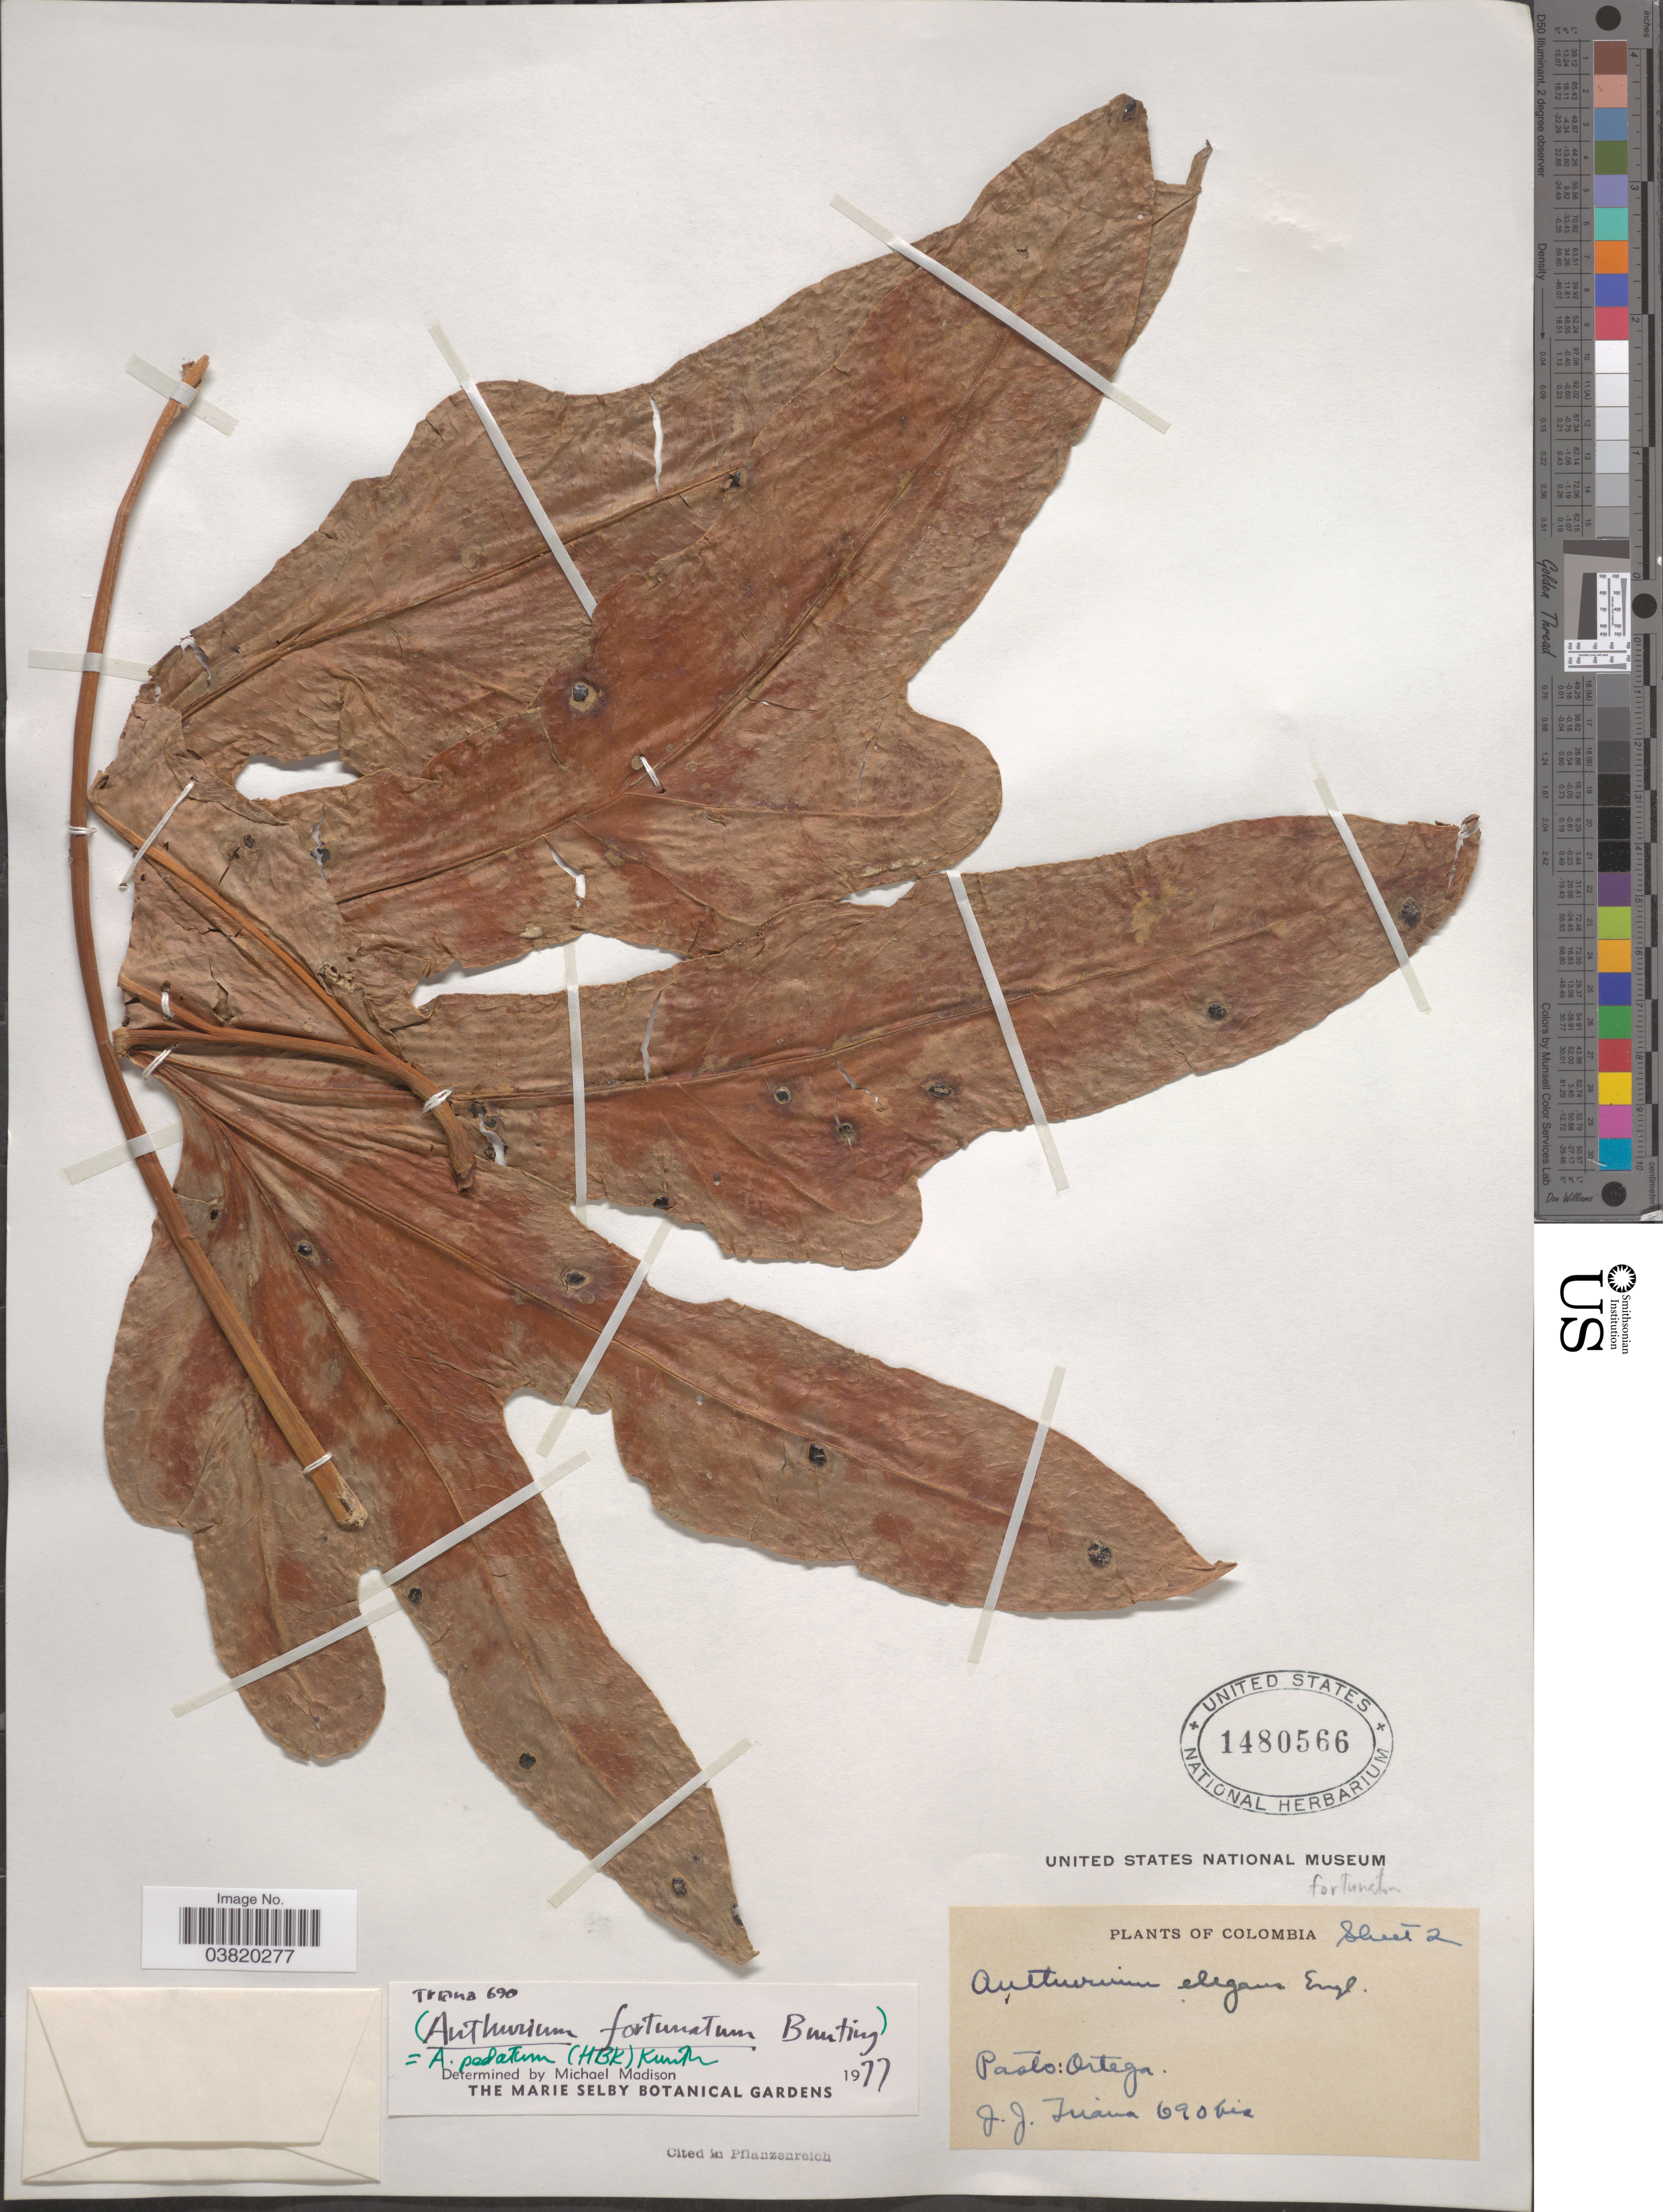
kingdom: Plantae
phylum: Tracheophyta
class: Liliopsida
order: Alismatales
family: Araceae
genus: Anthurium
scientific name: Anthurium pedatum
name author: (Kunth) Endl. ex Kunth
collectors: J. J. Triana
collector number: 690bis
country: Colombia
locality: Pasto: Ortega.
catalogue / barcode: US 1480566